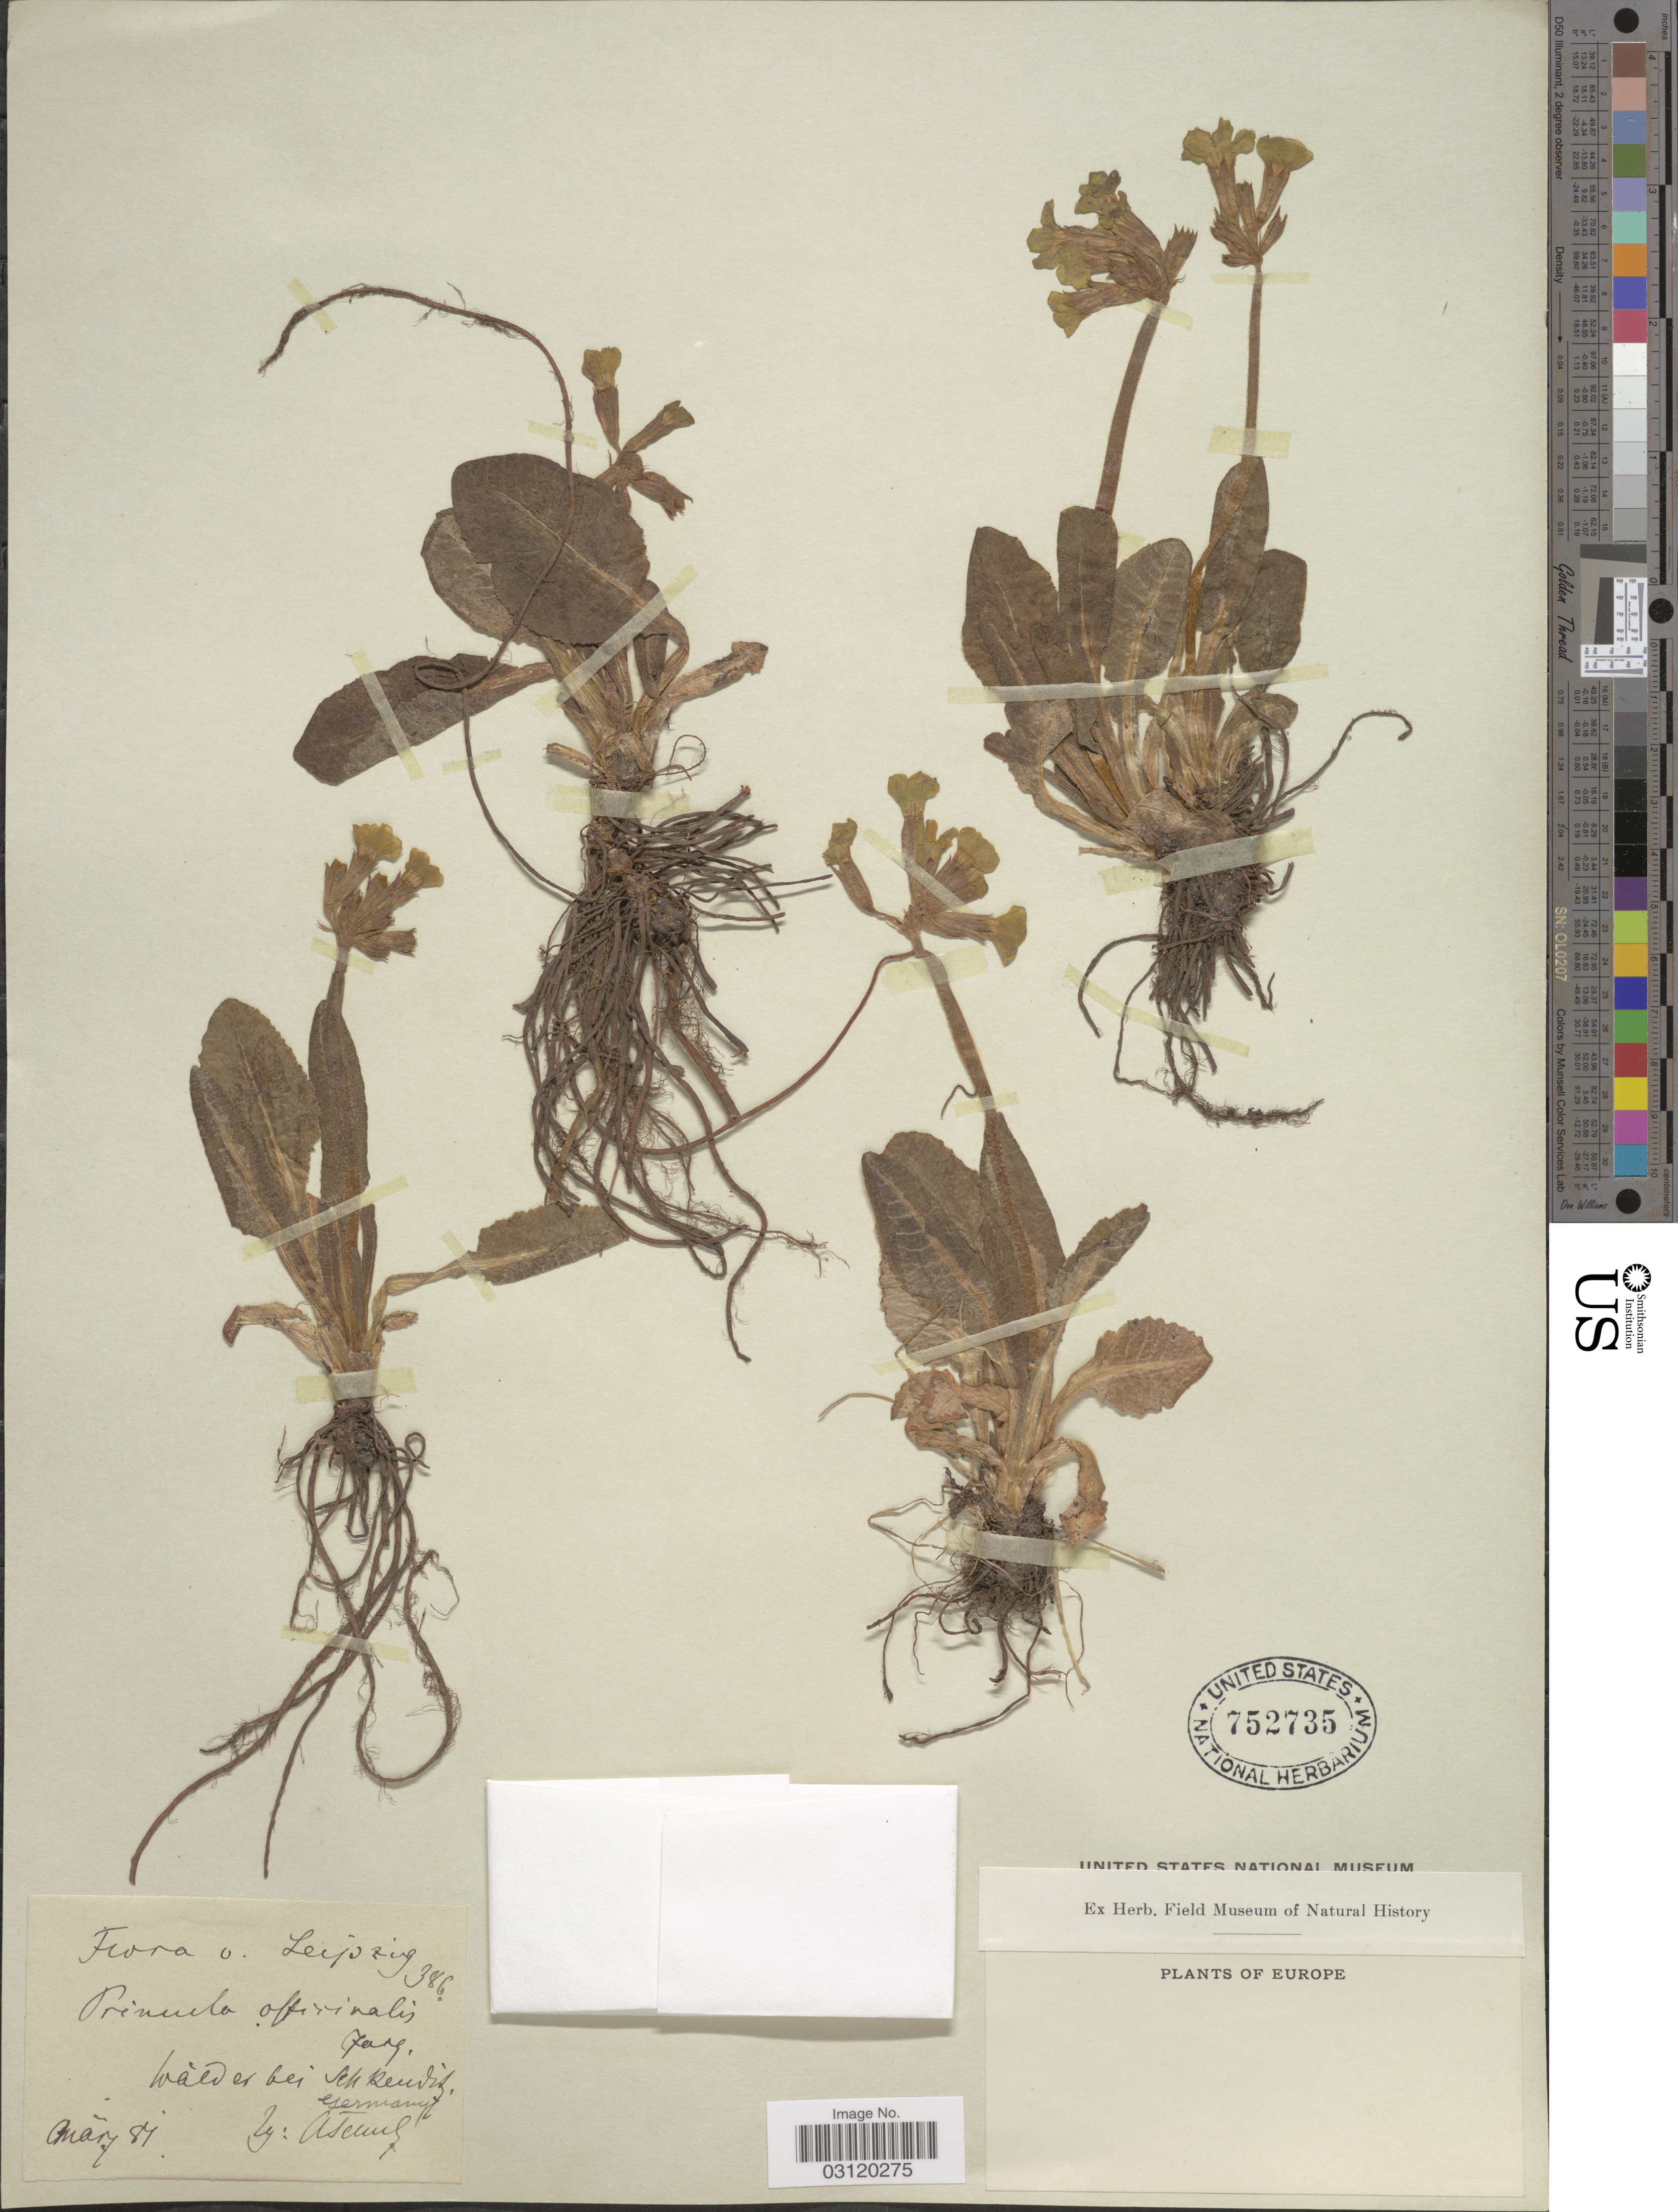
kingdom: Plantae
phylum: Tracheophyta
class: Magnoliopsida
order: Ericales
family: Primulaceae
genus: Primula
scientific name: Primula officinalis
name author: (L.) Hill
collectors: Ascherson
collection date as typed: Transcribed d/m/y: /3/87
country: Germany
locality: Flora v. Leipzig, Walder bei Schkeuditz.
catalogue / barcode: US 752735